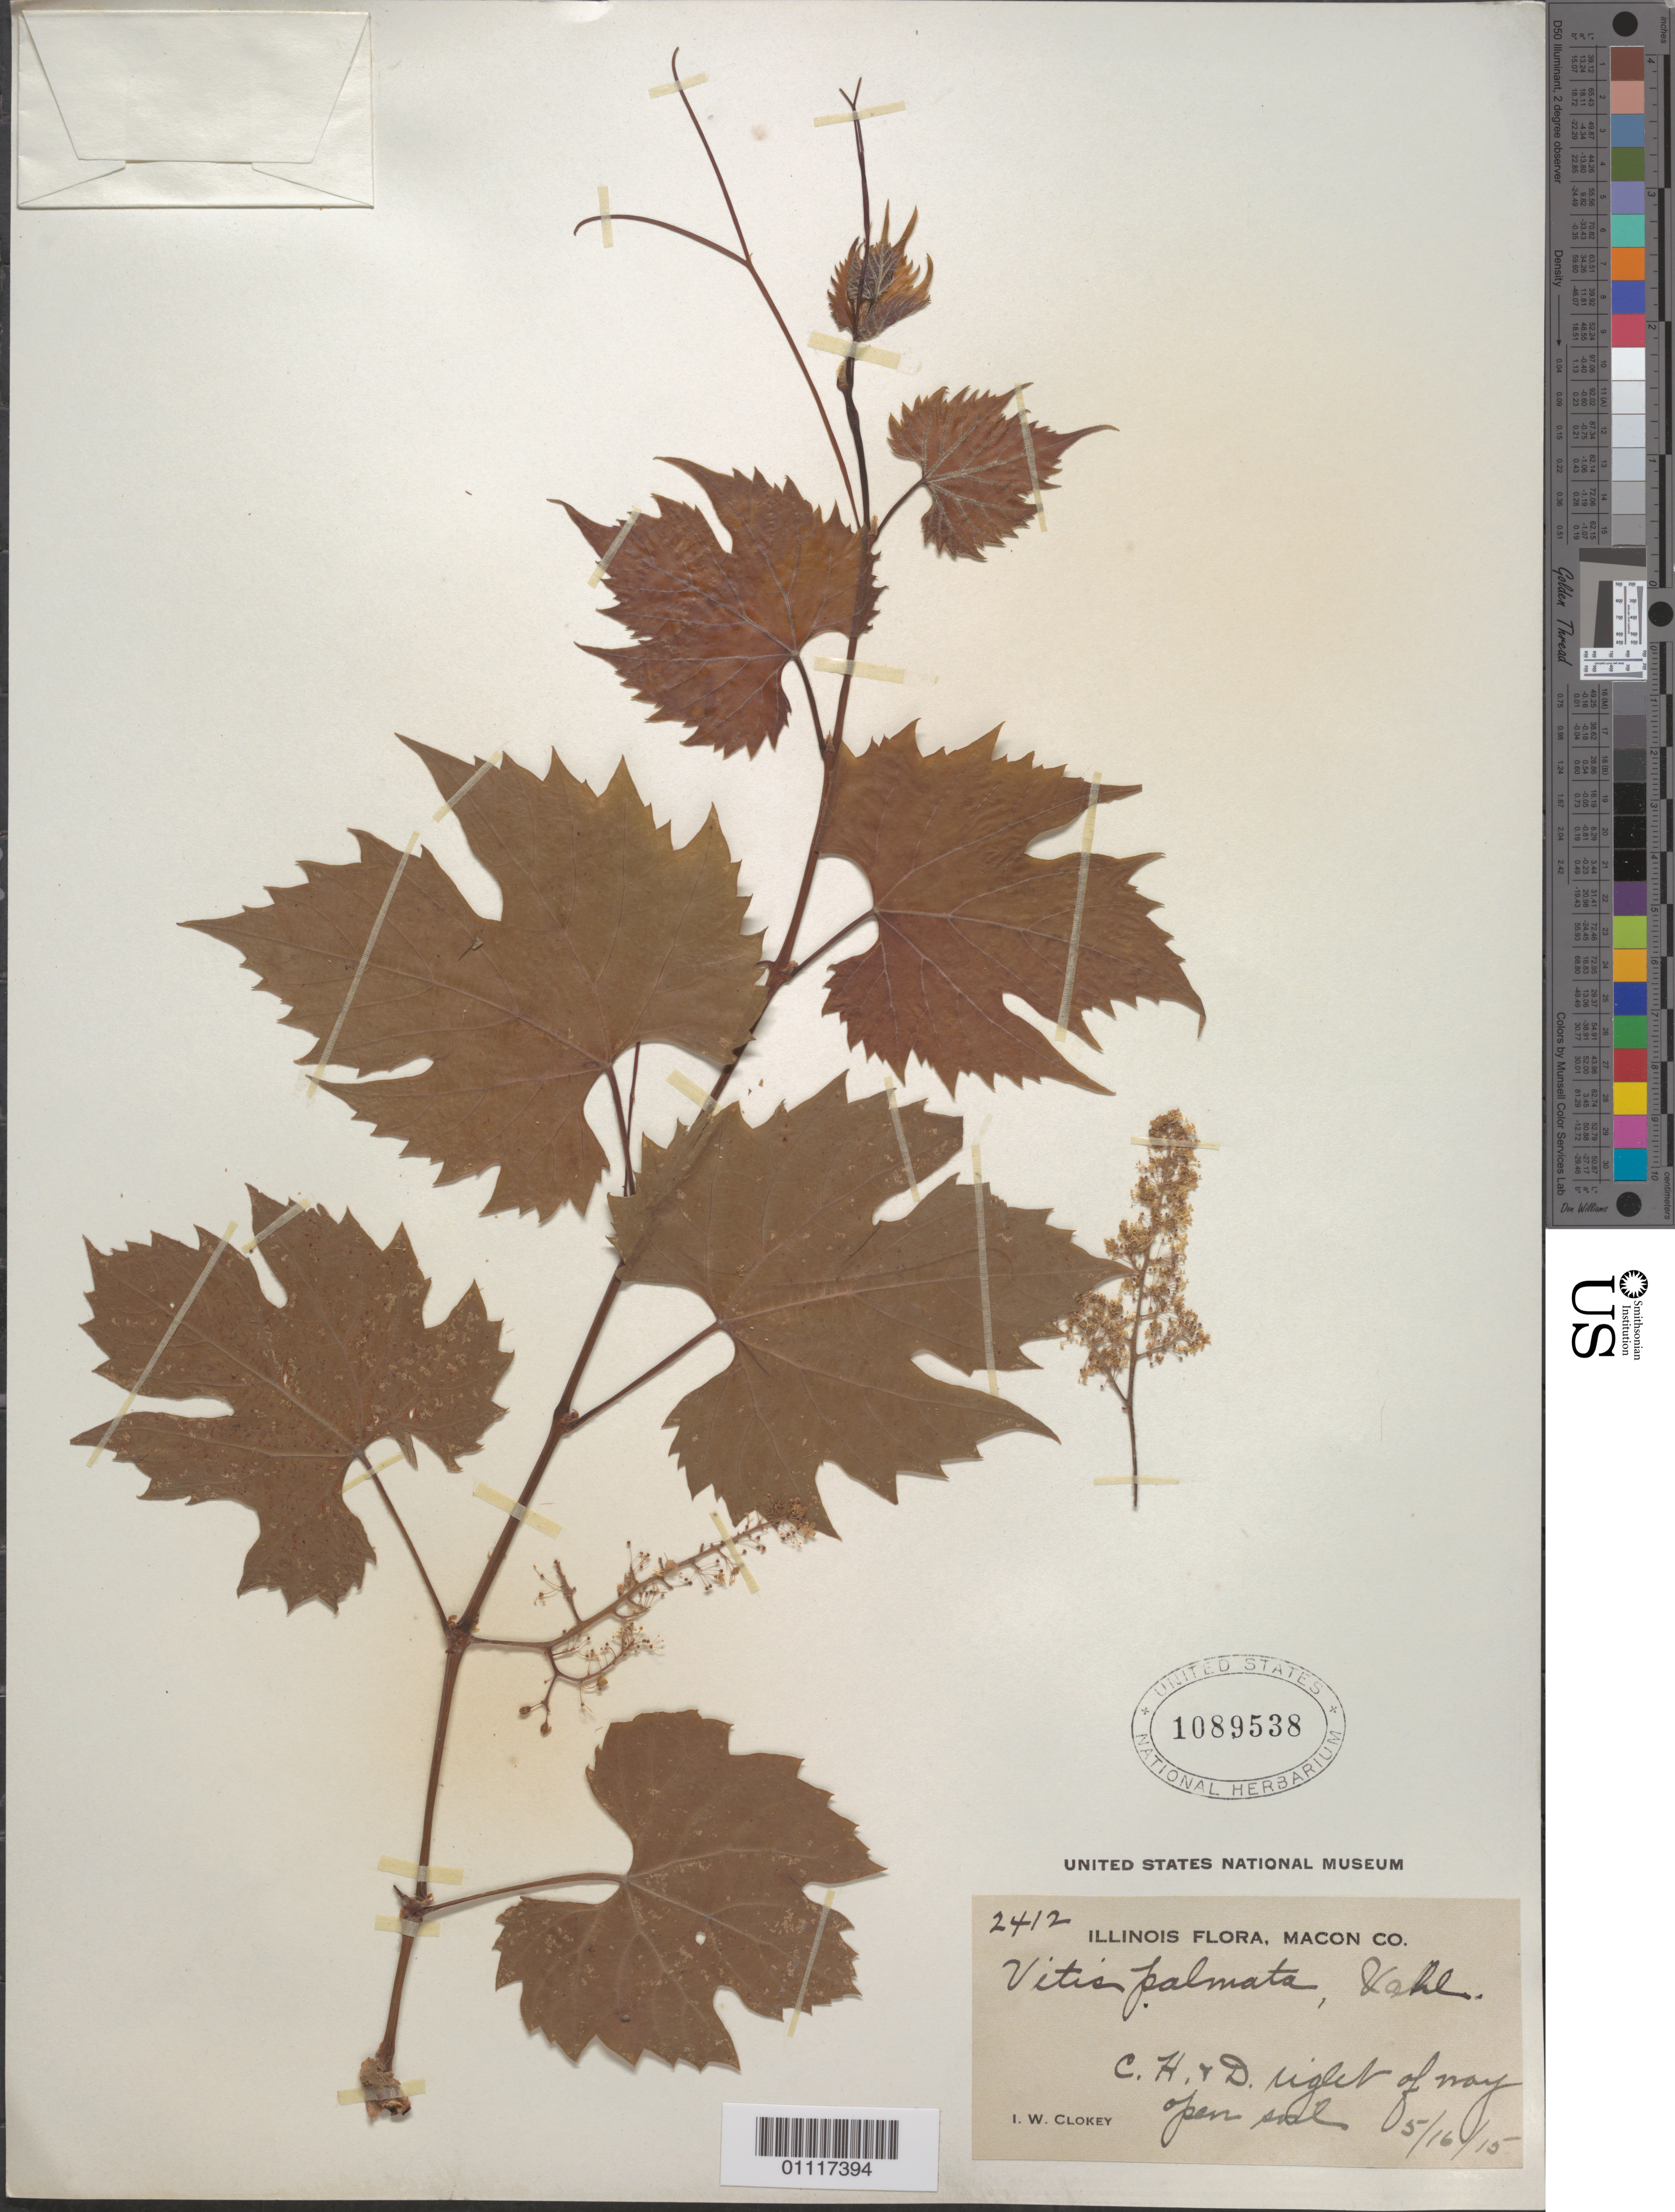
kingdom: Plantae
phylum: Tracheophyta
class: Magnoliopsida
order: Vitales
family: Vitaceae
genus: Vitis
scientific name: Vitis palmata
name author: Vahl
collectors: I. W. Clokey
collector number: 2412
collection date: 1915-05-16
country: United States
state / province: Illinois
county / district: Macon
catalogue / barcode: US 1089538